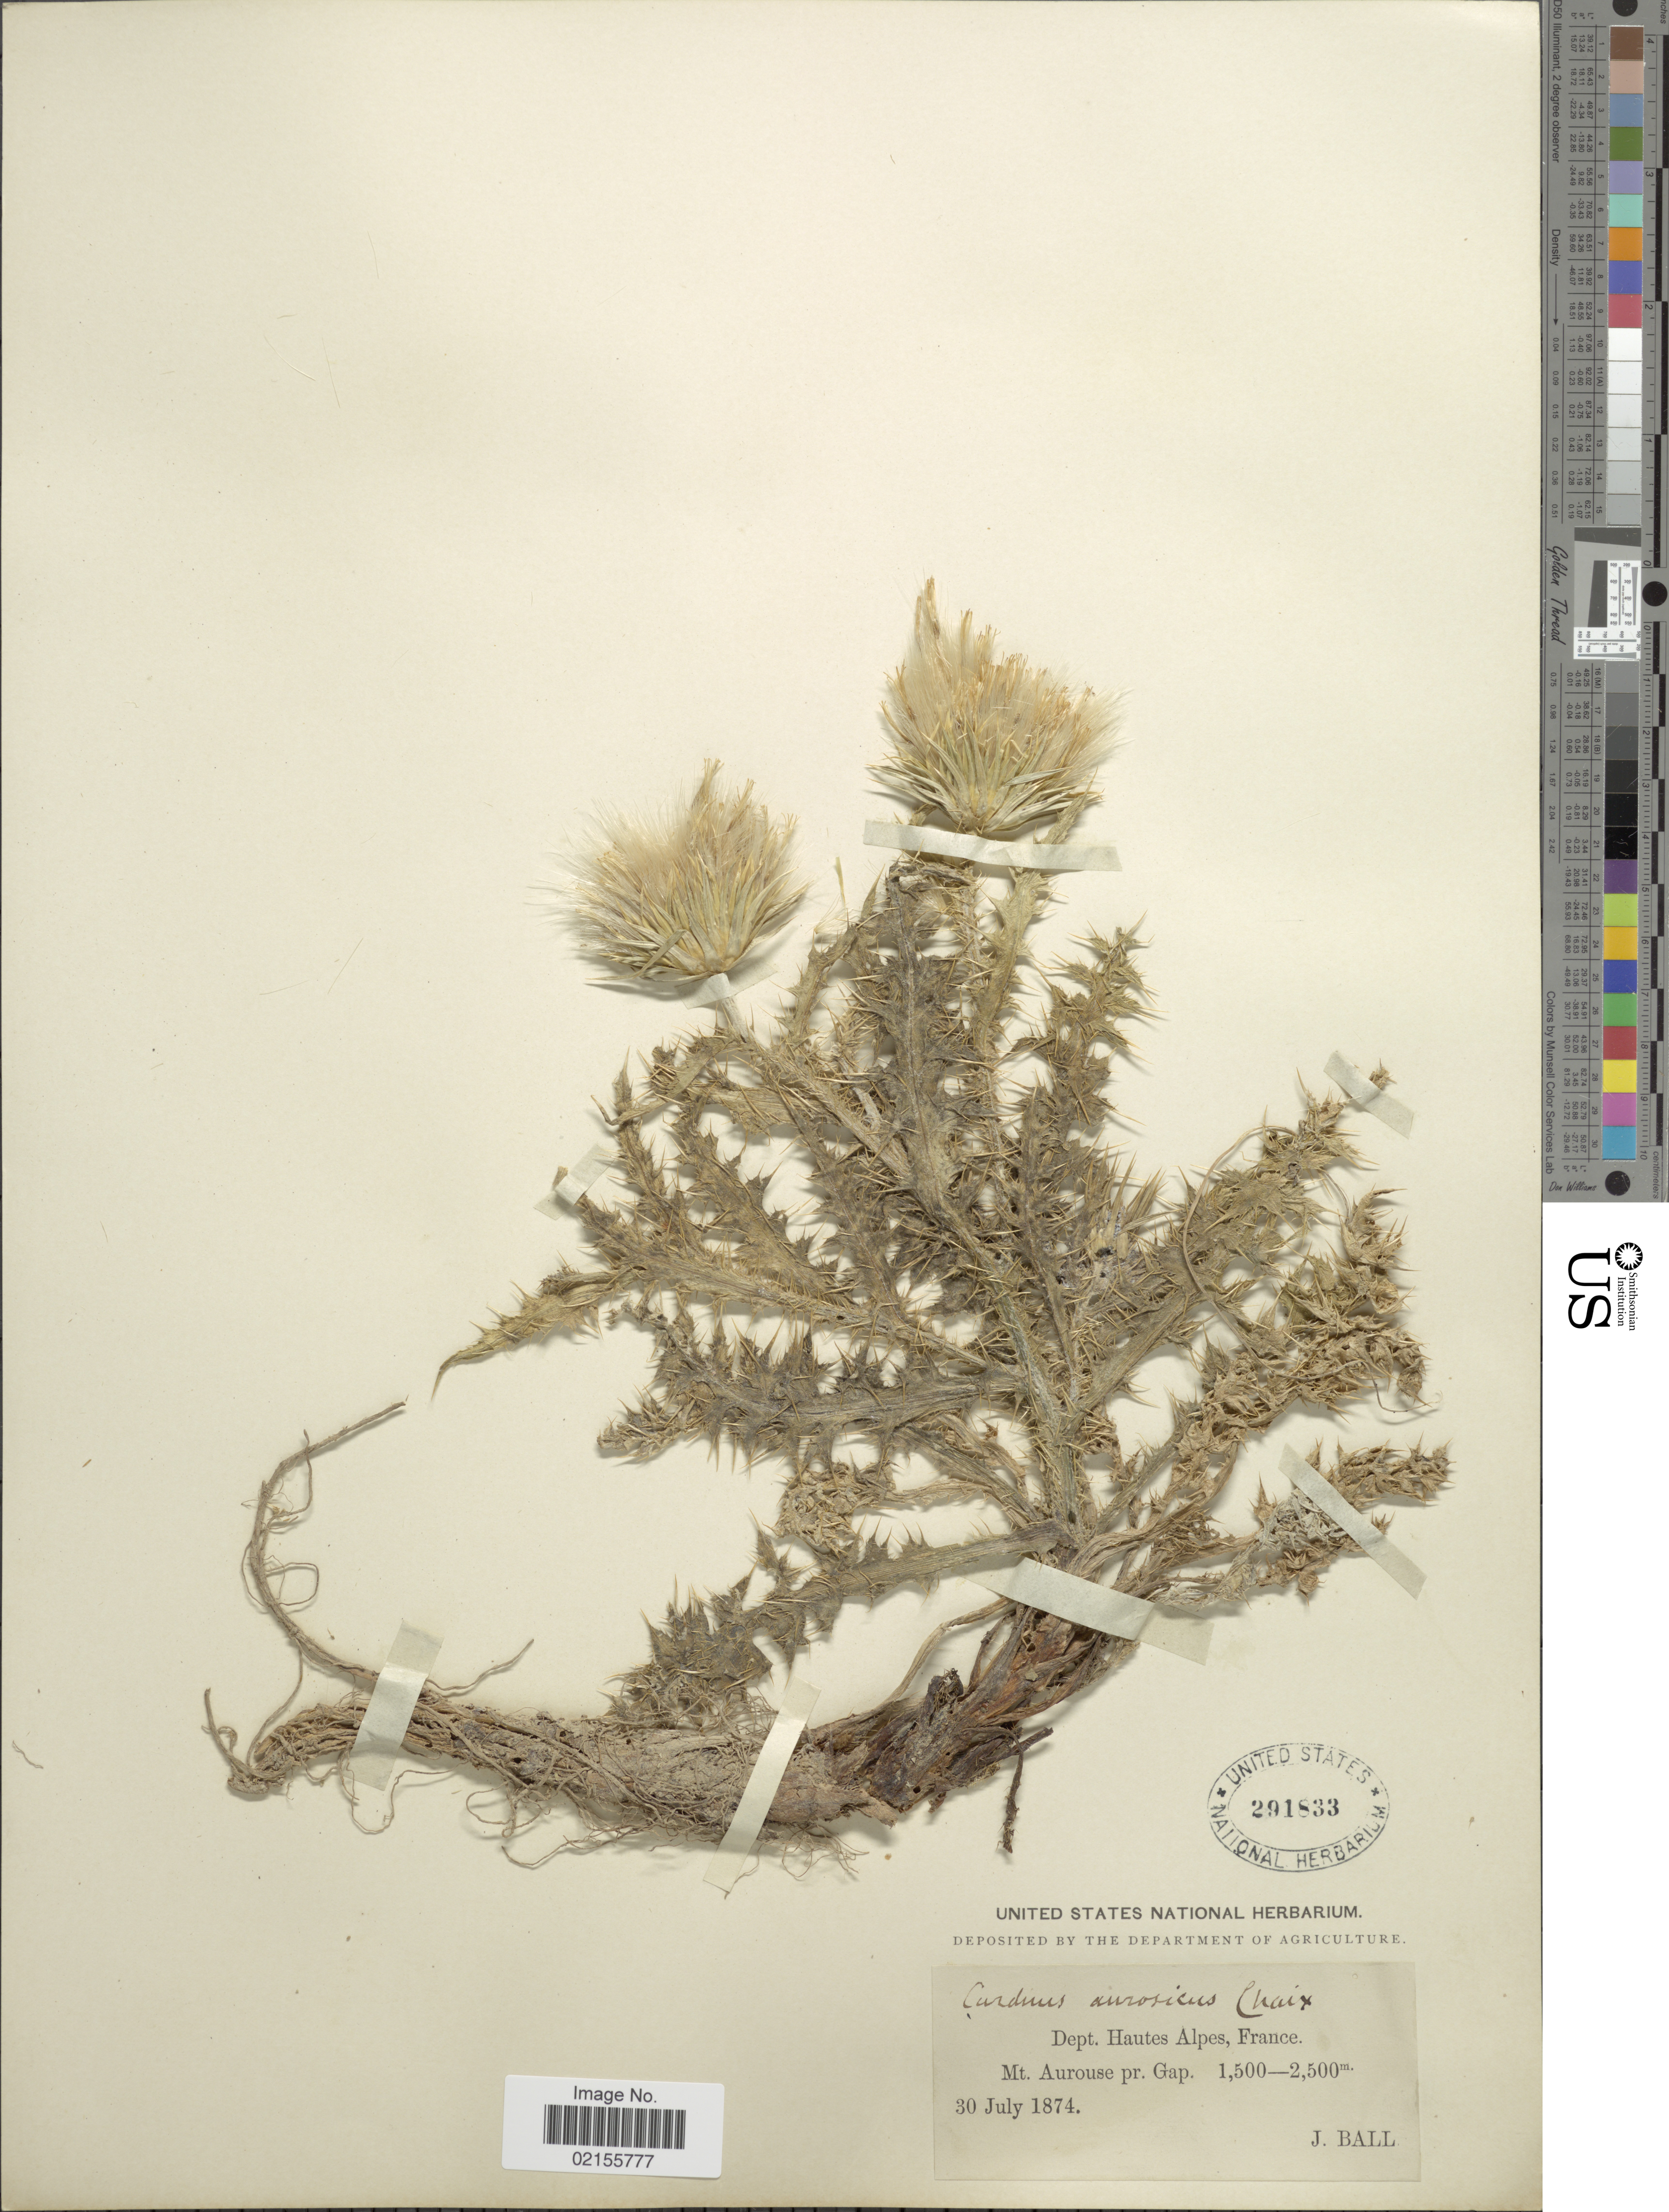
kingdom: Plantae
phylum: Tracheophyta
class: Magnoliopsida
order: Asterales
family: Asteraceae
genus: Carduus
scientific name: Carduus aurosicus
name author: Vill.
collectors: J. Ball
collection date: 1874-07-30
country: France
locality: Dept. Hautes Alpes, Mt Aurouse pr. Gap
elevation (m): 1500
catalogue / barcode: US 291833